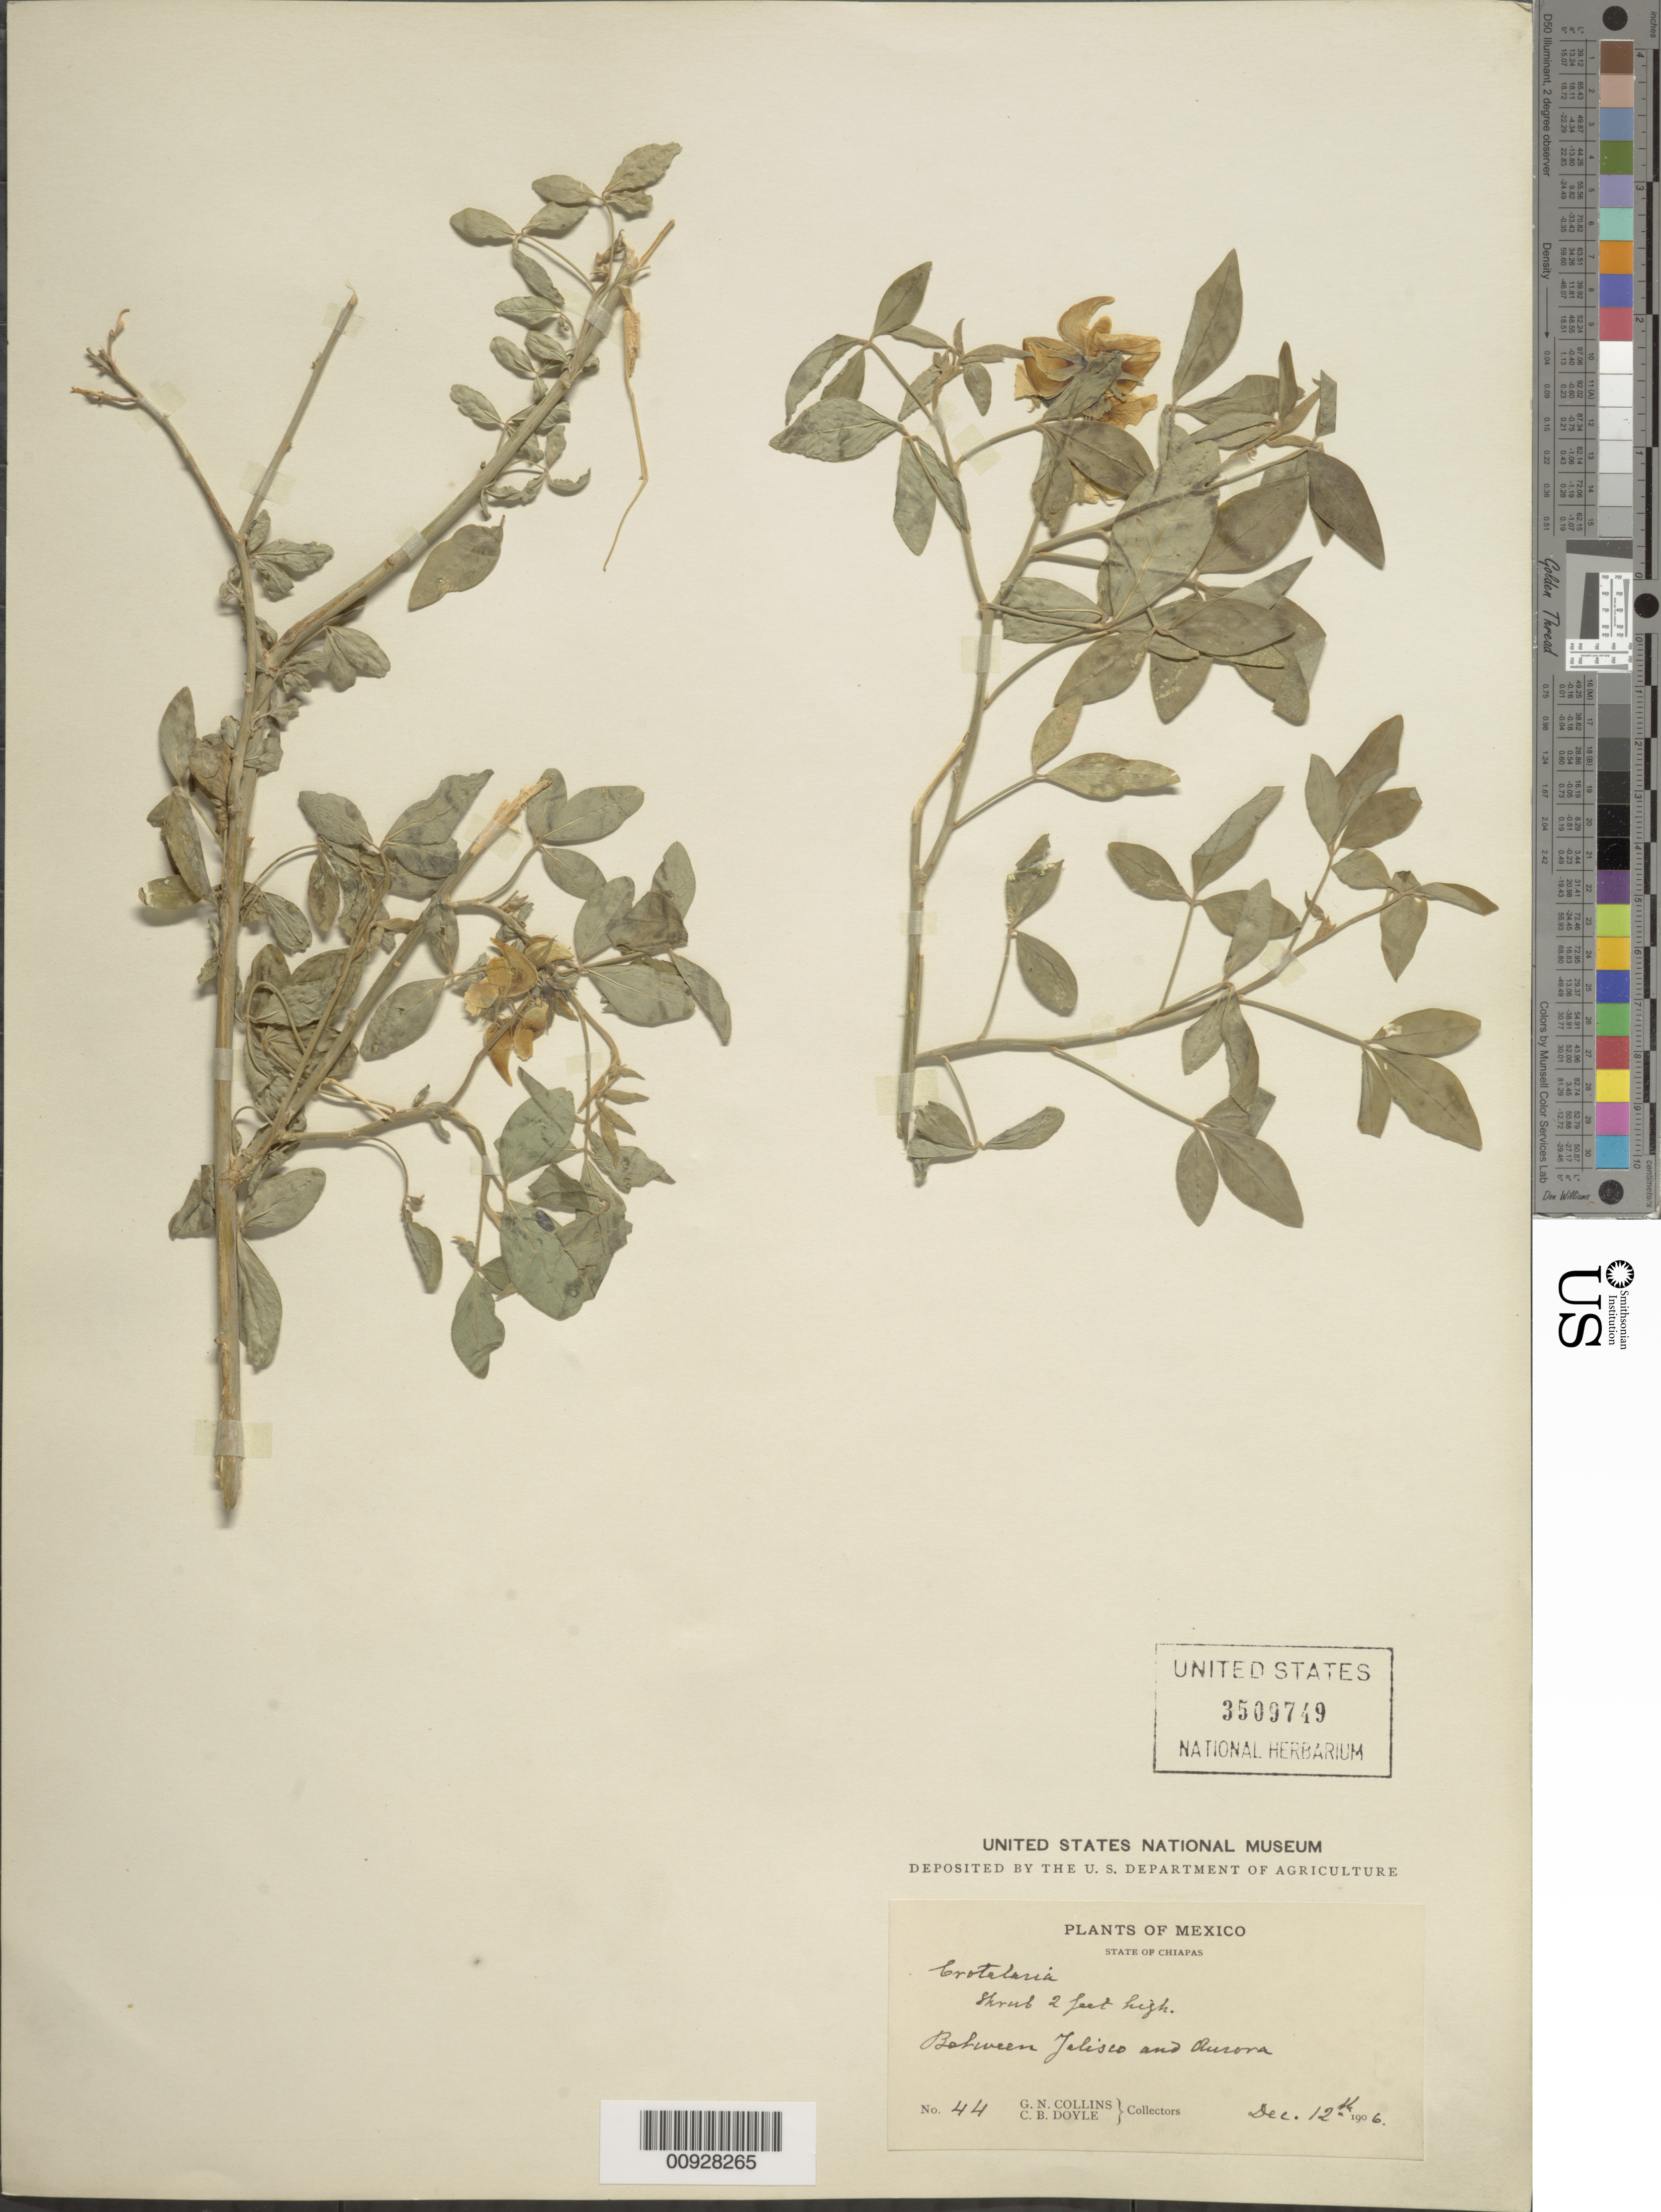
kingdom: Plantae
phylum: Tracheophyta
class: Magnoliopsida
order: Fabales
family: Fabaceae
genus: Crotalaria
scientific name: Crotalaria sp.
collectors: G. N. Collins & C. Doyle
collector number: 44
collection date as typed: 12 Dec 1906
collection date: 1906-12-12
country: Mexico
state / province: Chiapas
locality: Between Jalisco and Aurora, State of Chiapas.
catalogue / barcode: US 3509749